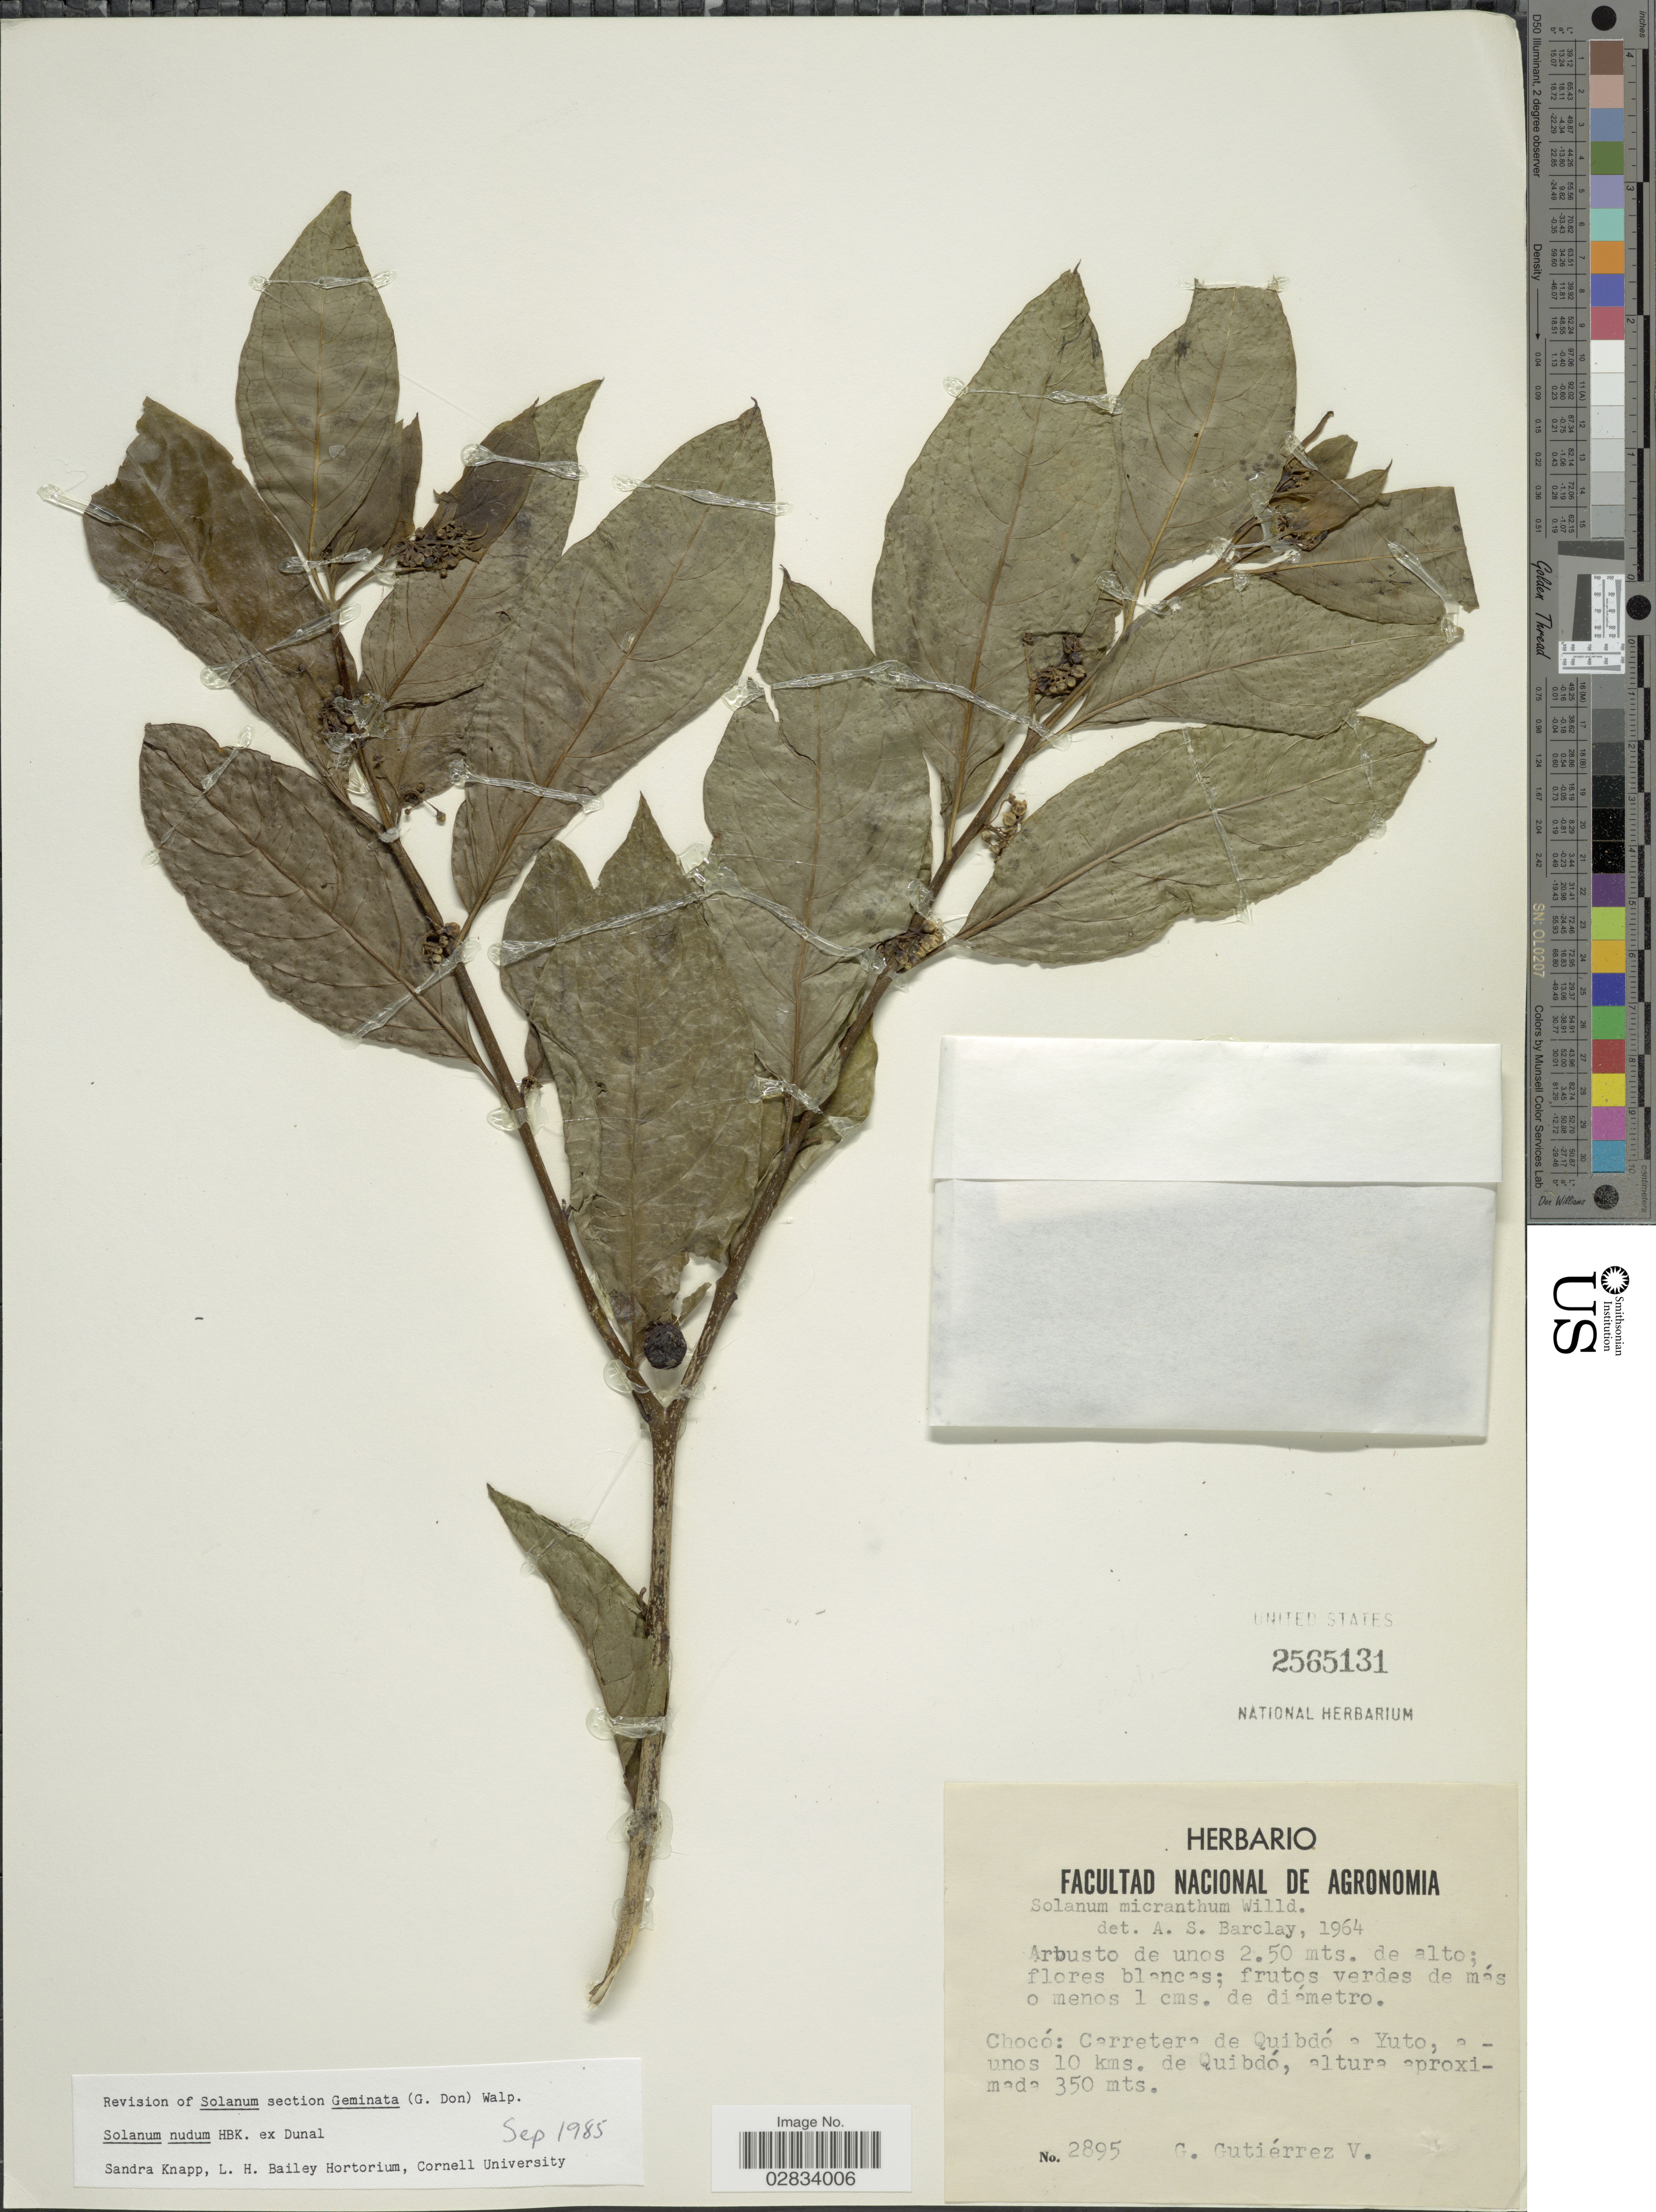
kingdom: Plantae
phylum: Tracheophyta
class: Magnoliopsida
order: Solanales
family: Solanaceae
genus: Solanum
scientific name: Solanum nudum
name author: Dunal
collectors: G. Gutiérrez V.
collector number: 2895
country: Colombia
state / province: Chocó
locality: Chocó: Carretera de Quibdó a Yuto, a unos 10 kms. de Quibdó.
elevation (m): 350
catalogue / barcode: US 2565131